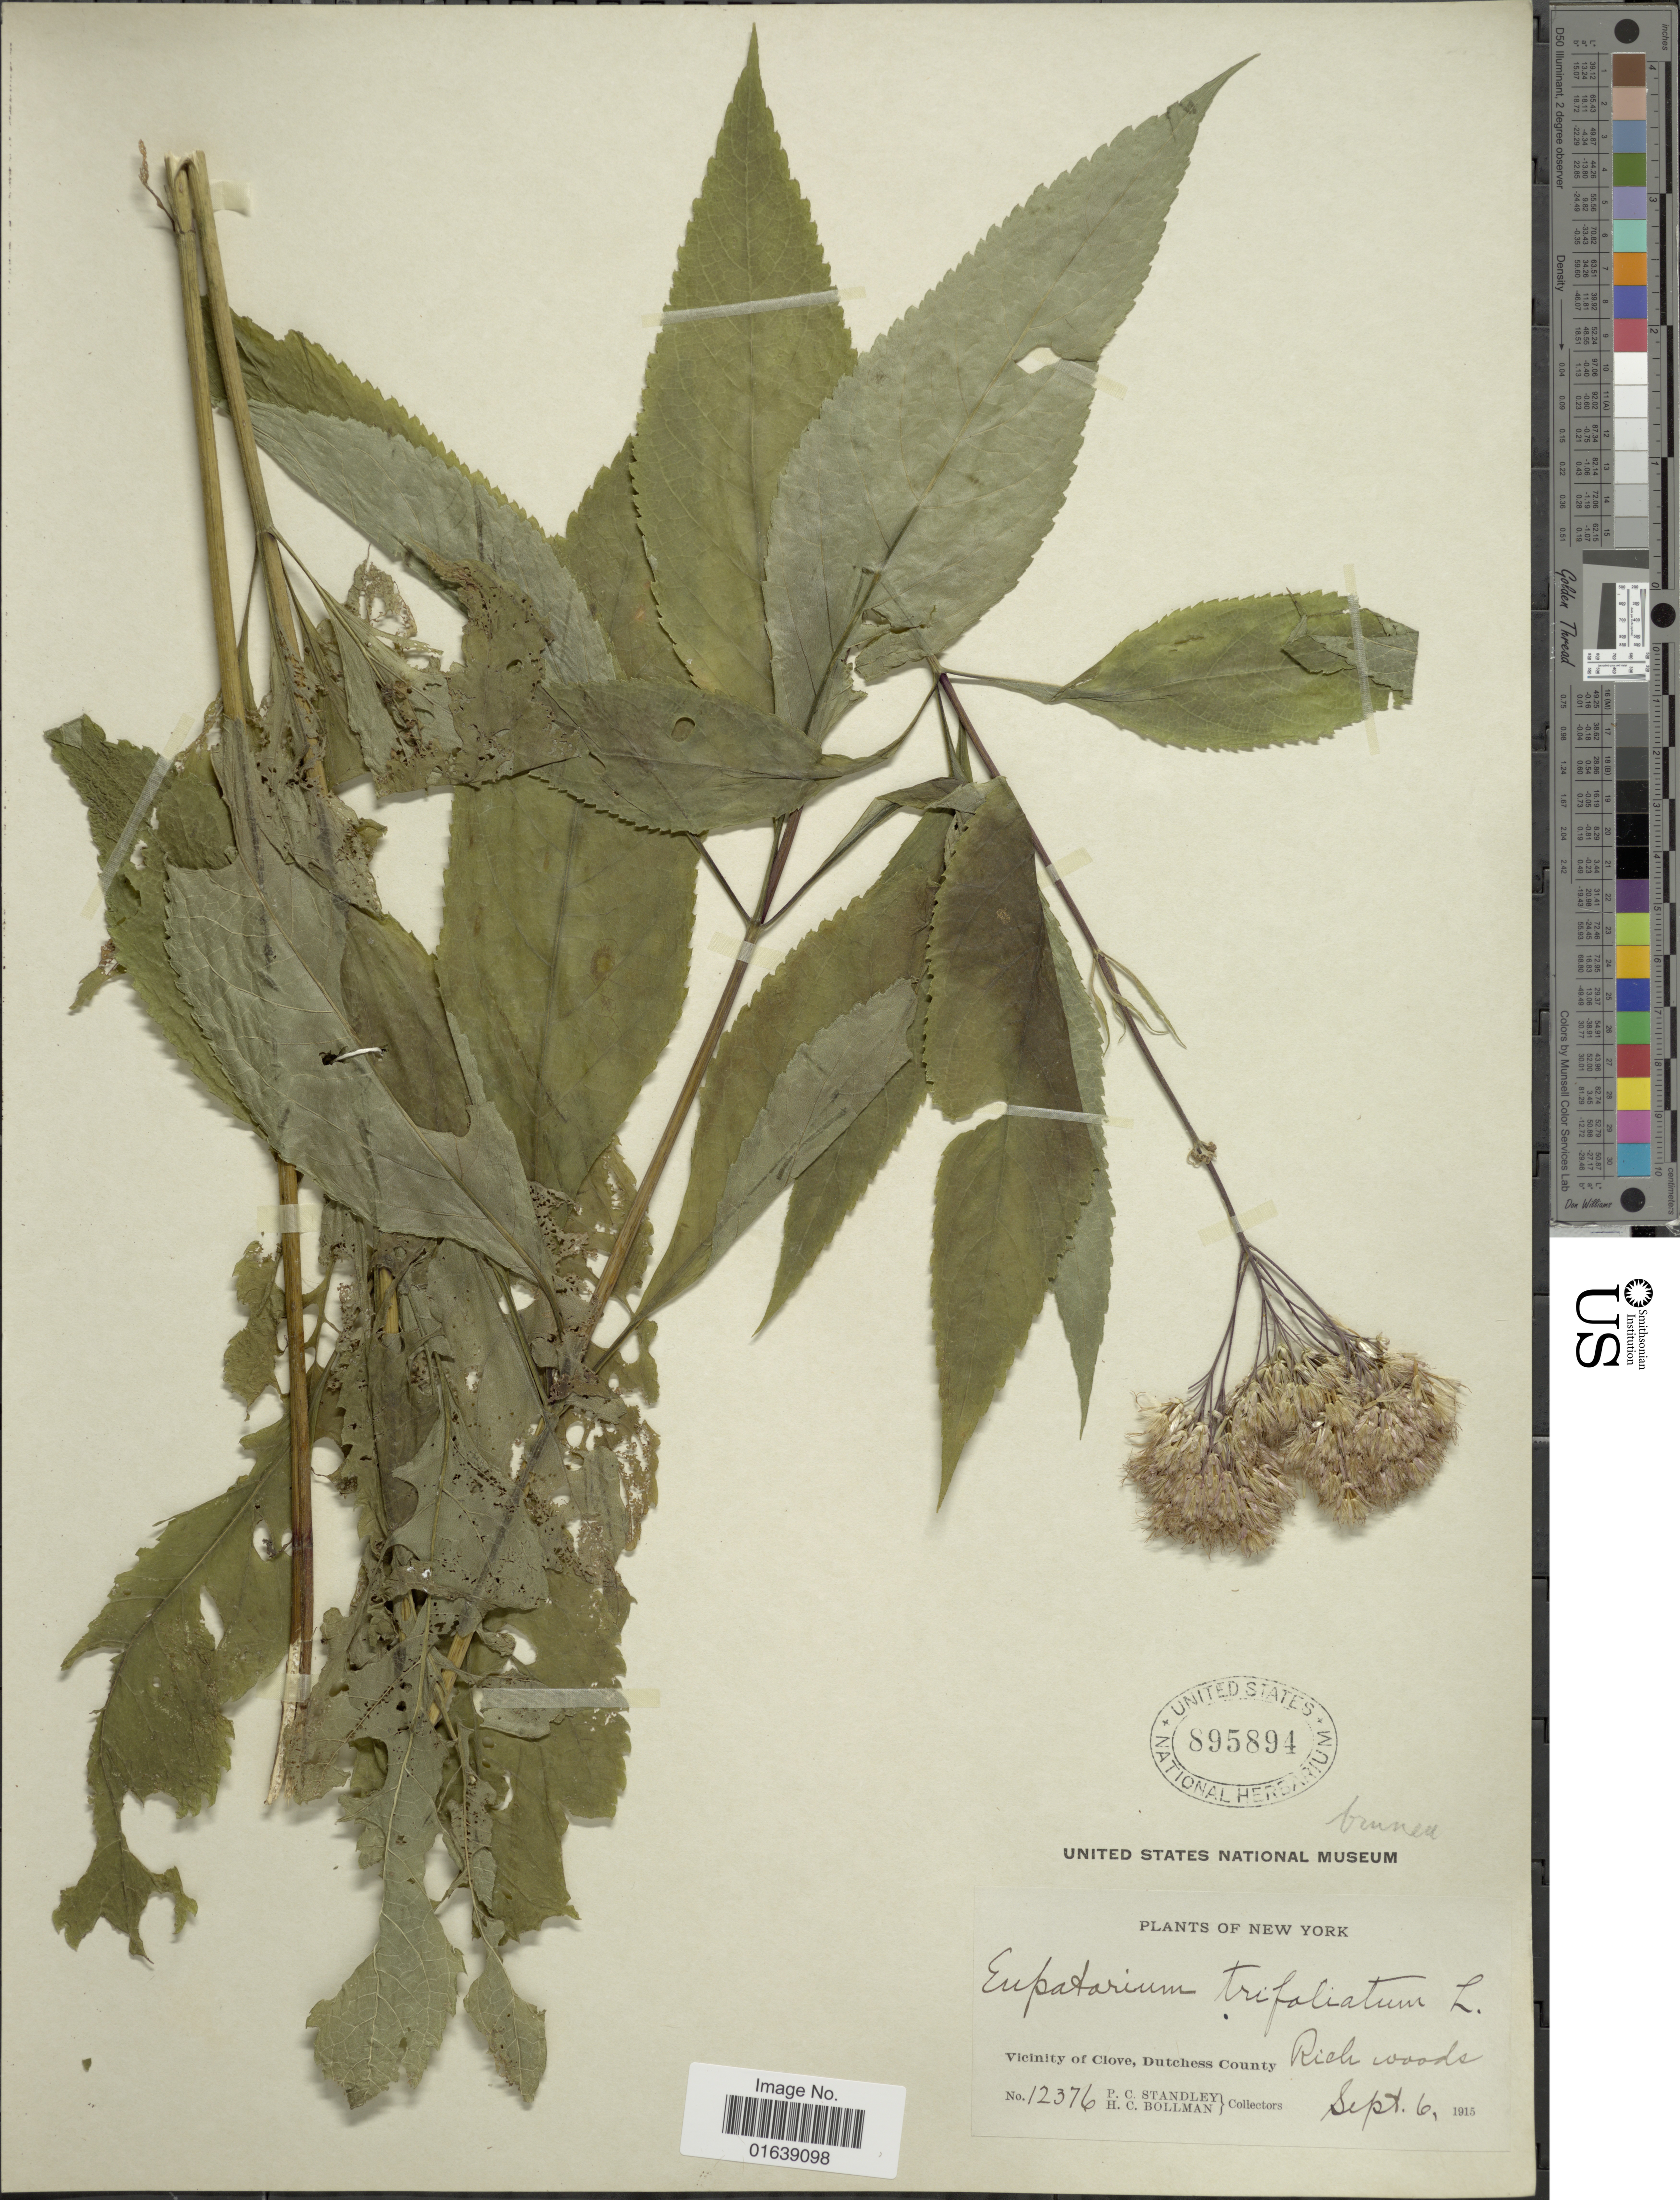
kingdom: Plantae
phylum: Tracheophyta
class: Magnoliopsida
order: Asterales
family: Asteraceae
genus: Eupatorium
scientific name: Eupatorium fistulosum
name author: Barratt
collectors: P. C. Standley & H. C. Bollman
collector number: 12376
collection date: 1915-09-06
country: United States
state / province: New York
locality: New York. Vicinity of Clove, Dutchess County, Rich woods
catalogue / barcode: US 895894